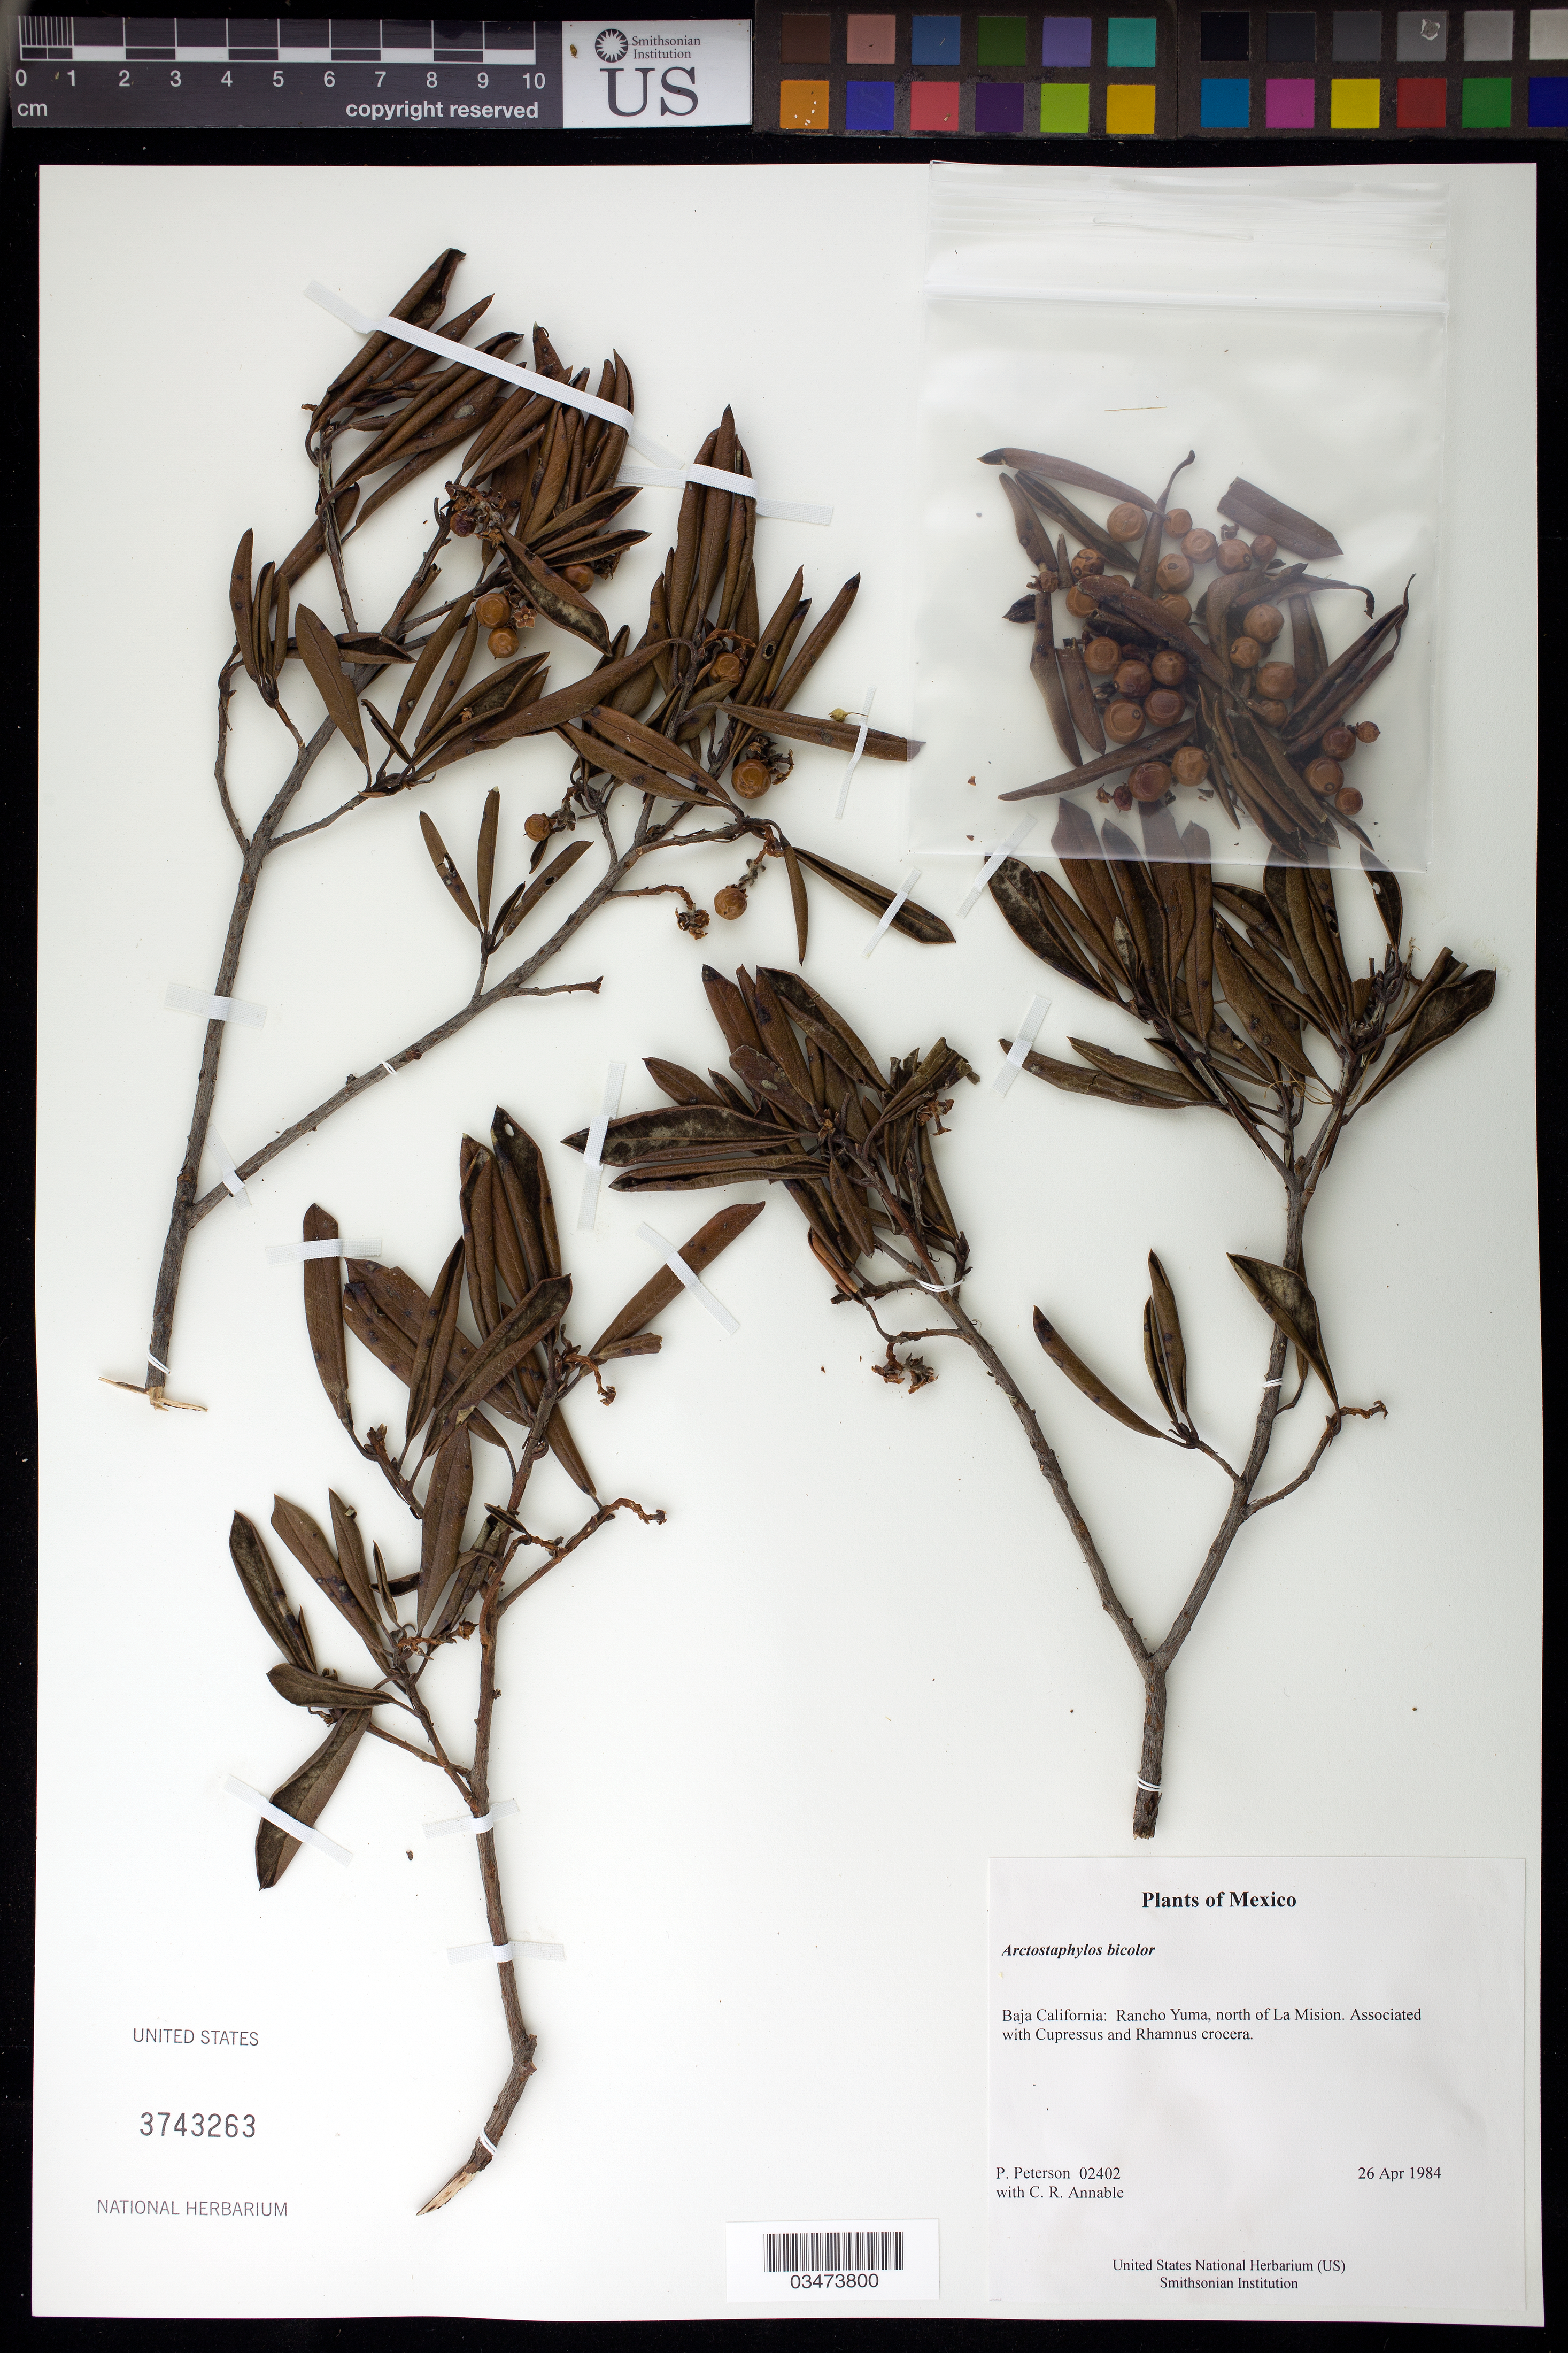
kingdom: Plantae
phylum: Tracheophyta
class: Magnoliopsida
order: Ericales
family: Ericaceae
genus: Arctostaphylos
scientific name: Arctostaphylos bicolor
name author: (Nutt.) A. Gray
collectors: P. M. Peterson & C. R. Annable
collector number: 02402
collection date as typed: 26 Apr 1984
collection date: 1984-04-26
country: Mexico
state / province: Baja California Norte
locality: Rancho Yuma, north of La Mision.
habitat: Associated with Cupressus and Rhamnus crocera.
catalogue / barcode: US 3743263